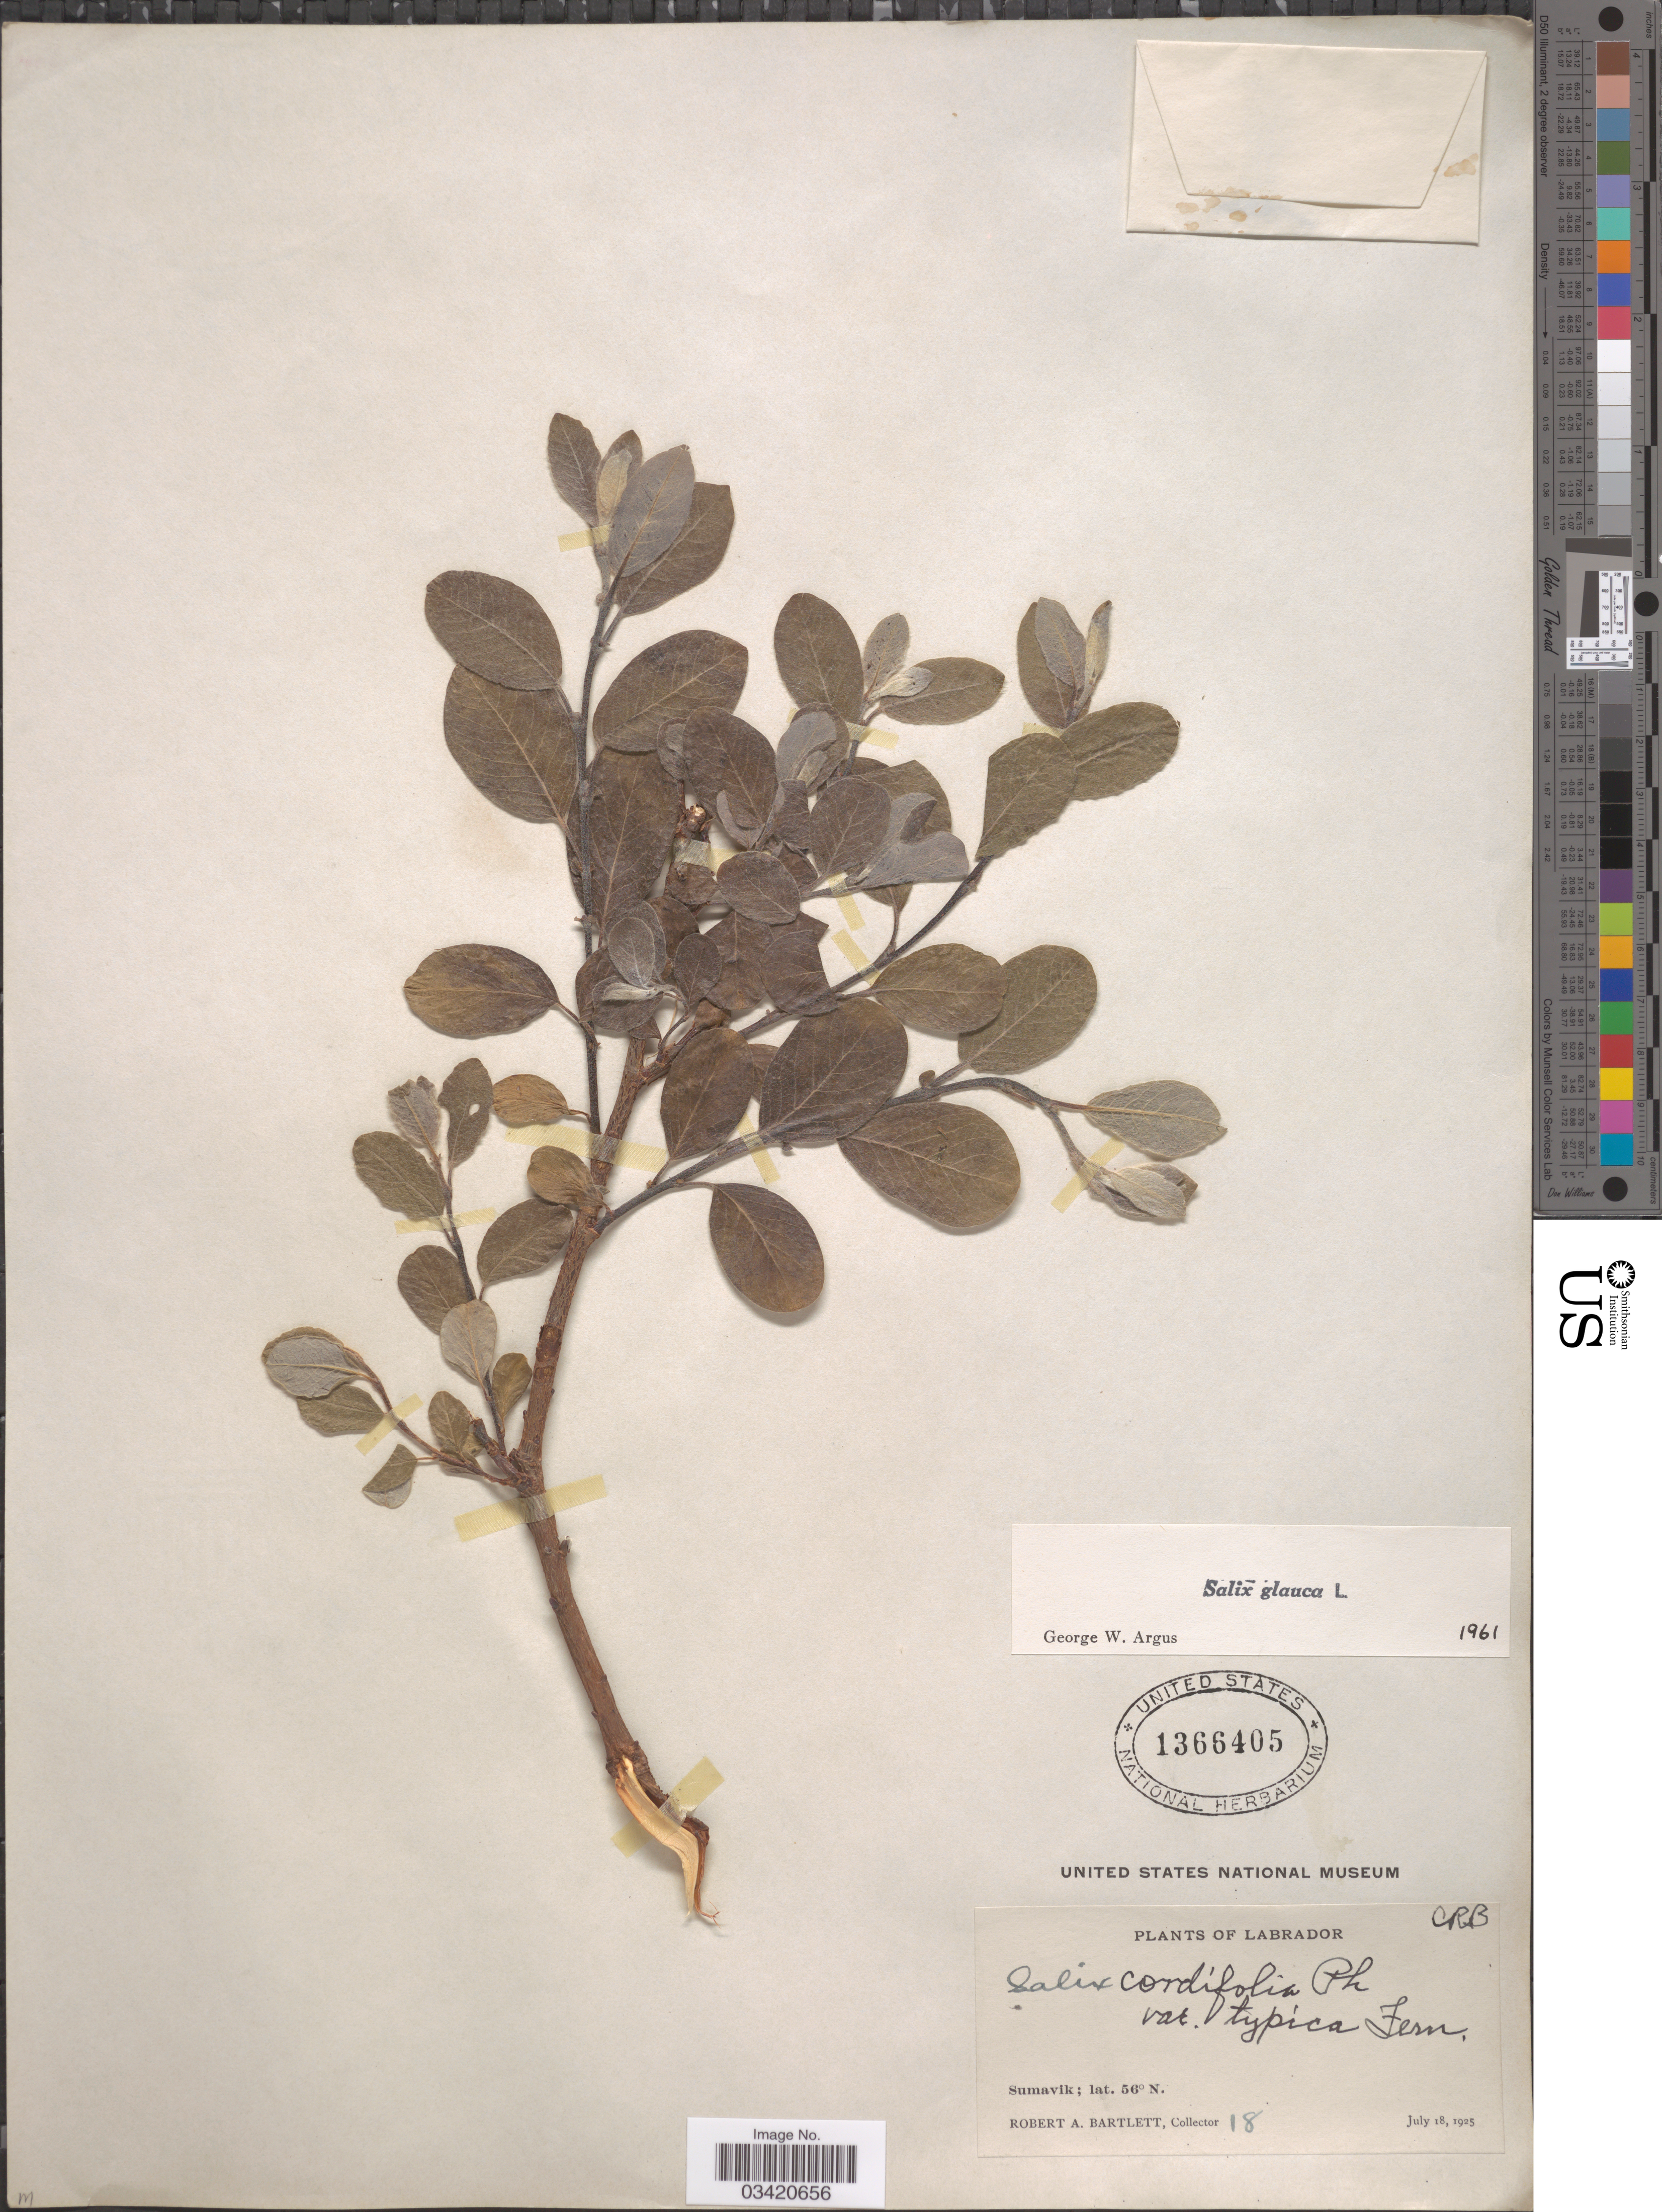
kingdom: Plantae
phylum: Tracheophyta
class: Magnoliopsida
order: Malpighiales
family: Salicaceae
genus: Salix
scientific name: Salix glauca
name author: L.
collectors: R. A. Bartlett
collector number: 18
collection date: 1925-07-18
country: Canada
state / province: Newfoundland and Labrador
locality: Labrador. Sumavik.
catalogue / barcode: US 1366405